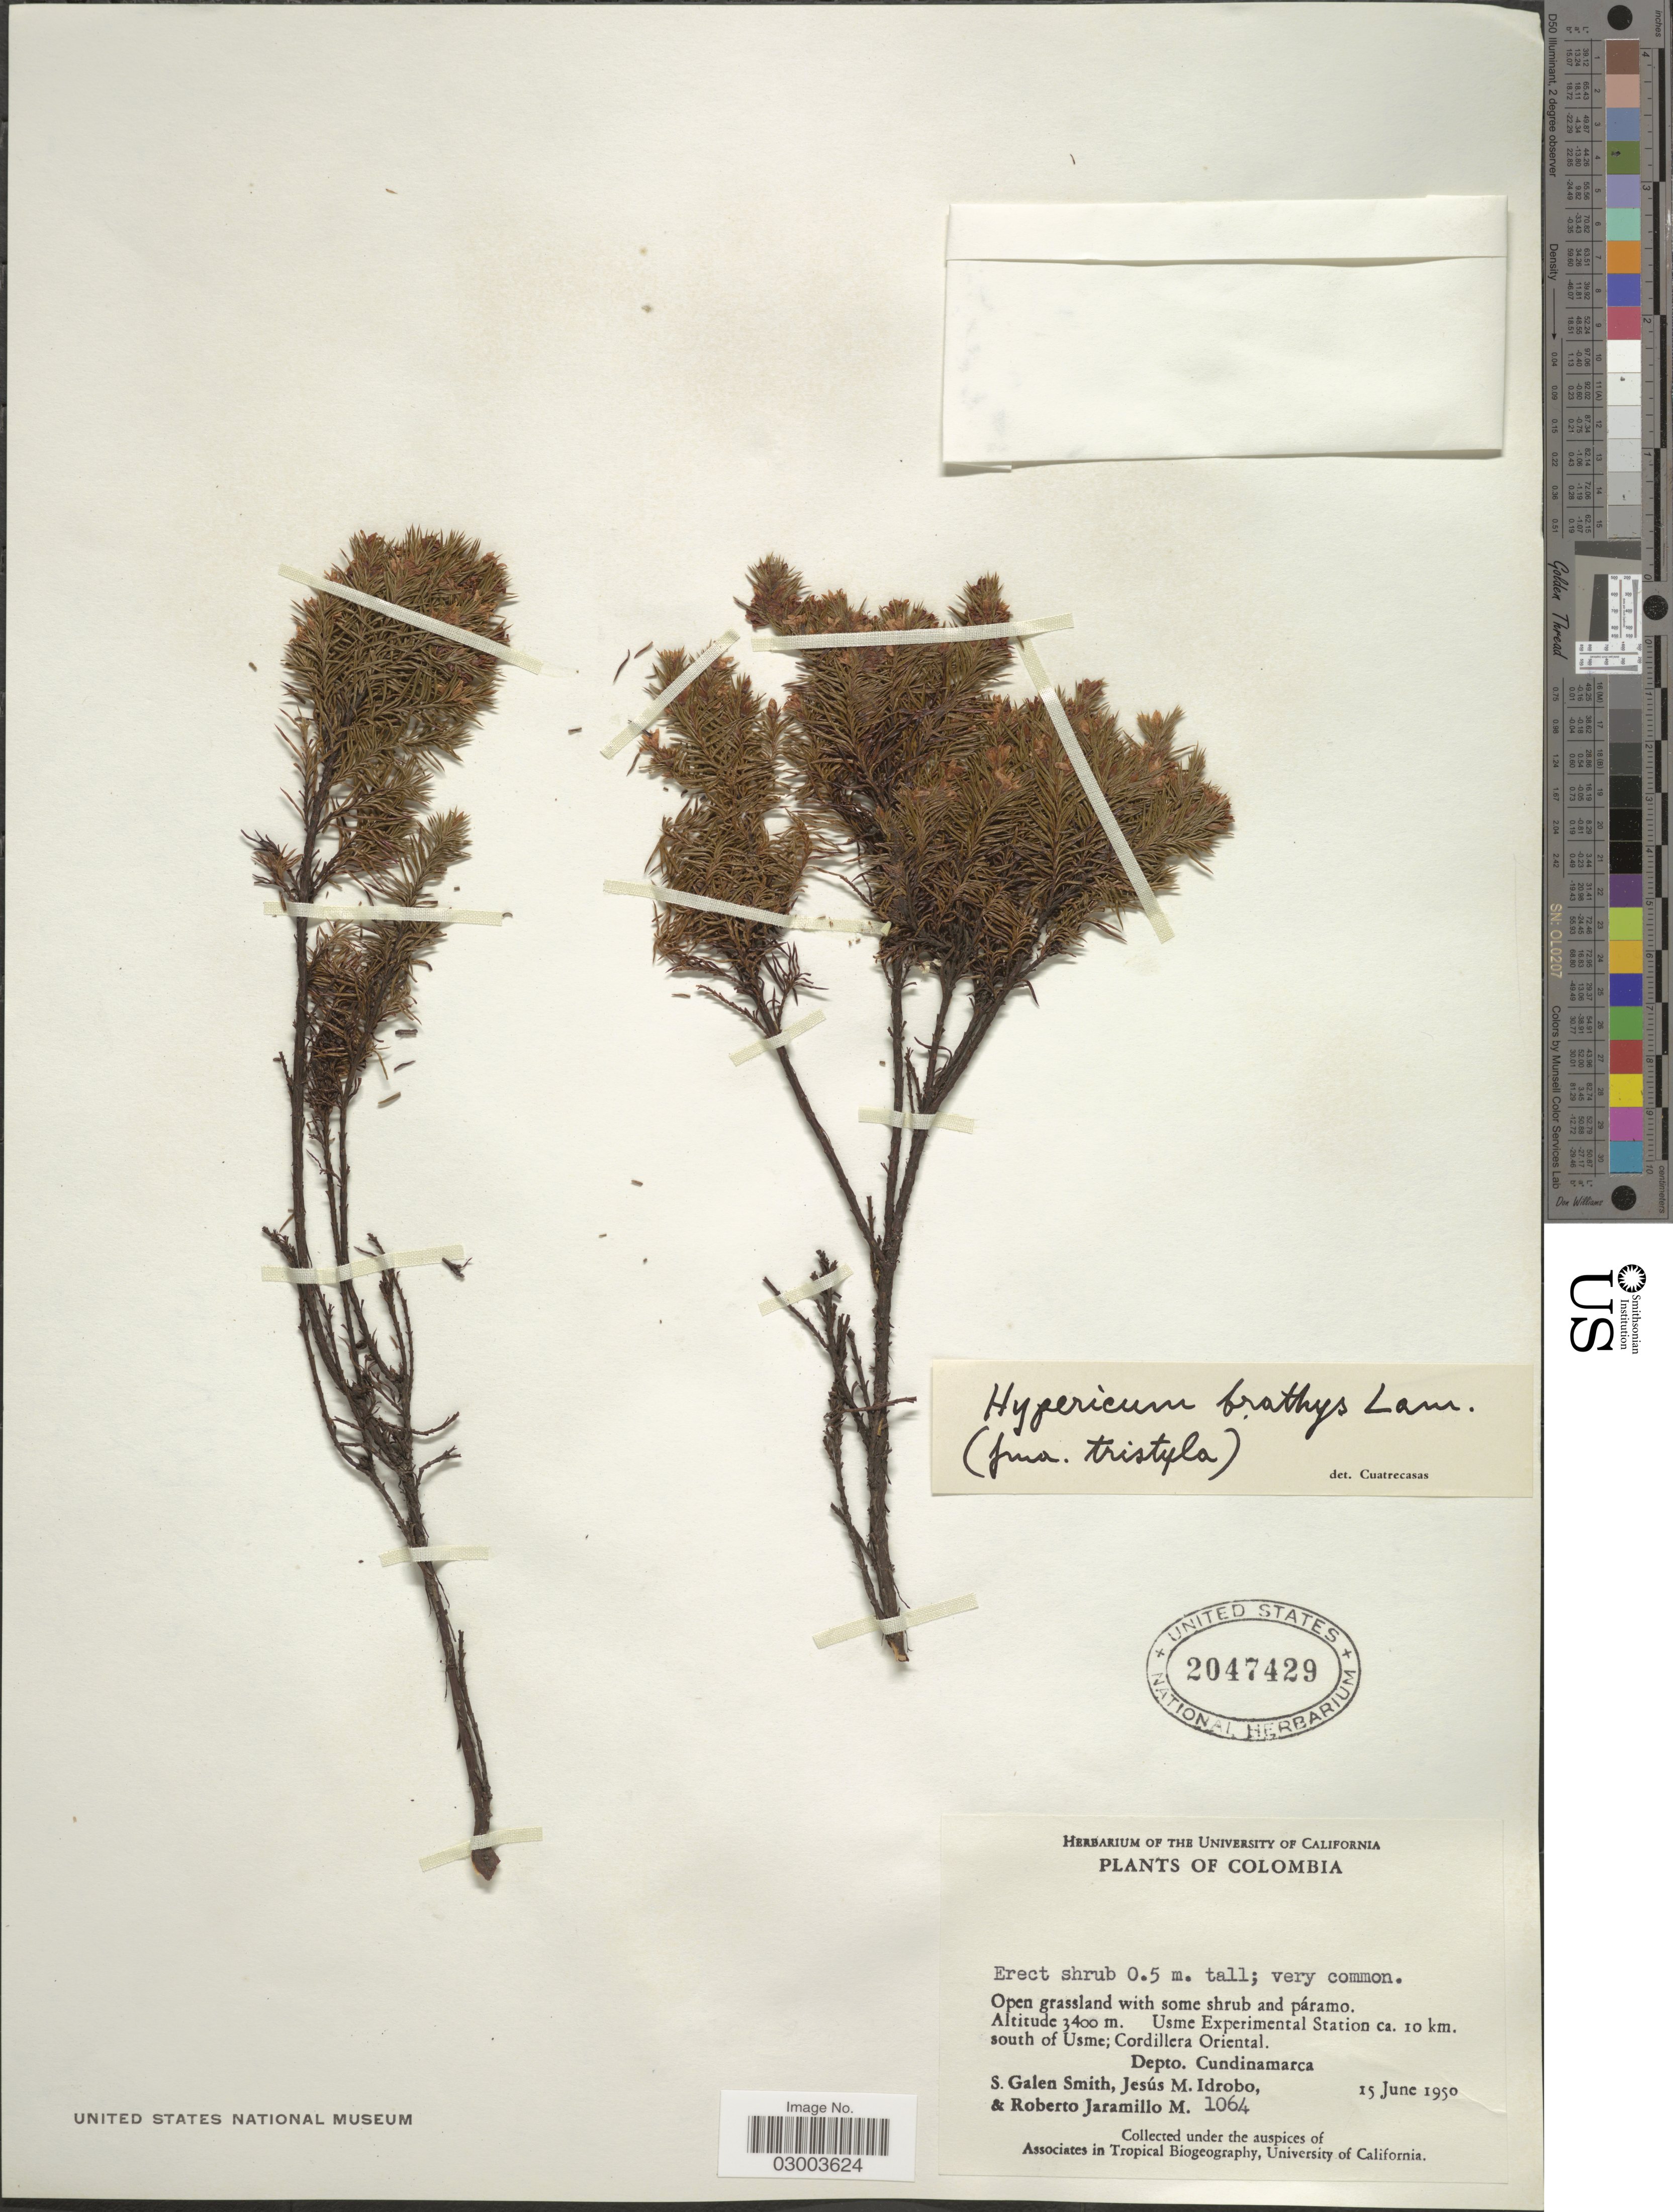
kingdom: Plantae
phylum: Tracheophyta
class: Magnoliopsida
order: Malpighiales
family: Hypericaceae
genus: Hypericum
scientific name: Hypericum juniperinum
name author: Kunth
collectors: S. G. Smith, J. M. Idrobo & R. Jaramillo M.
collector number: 1064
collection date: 1950-06-15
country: Colombia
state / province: Cundinamarca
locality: Usme Experimental Station ca. 10 km. south of Usme; Cordillera Oriental. Depto. Cundinamarca.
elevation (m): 3400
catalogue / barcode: US 2047429